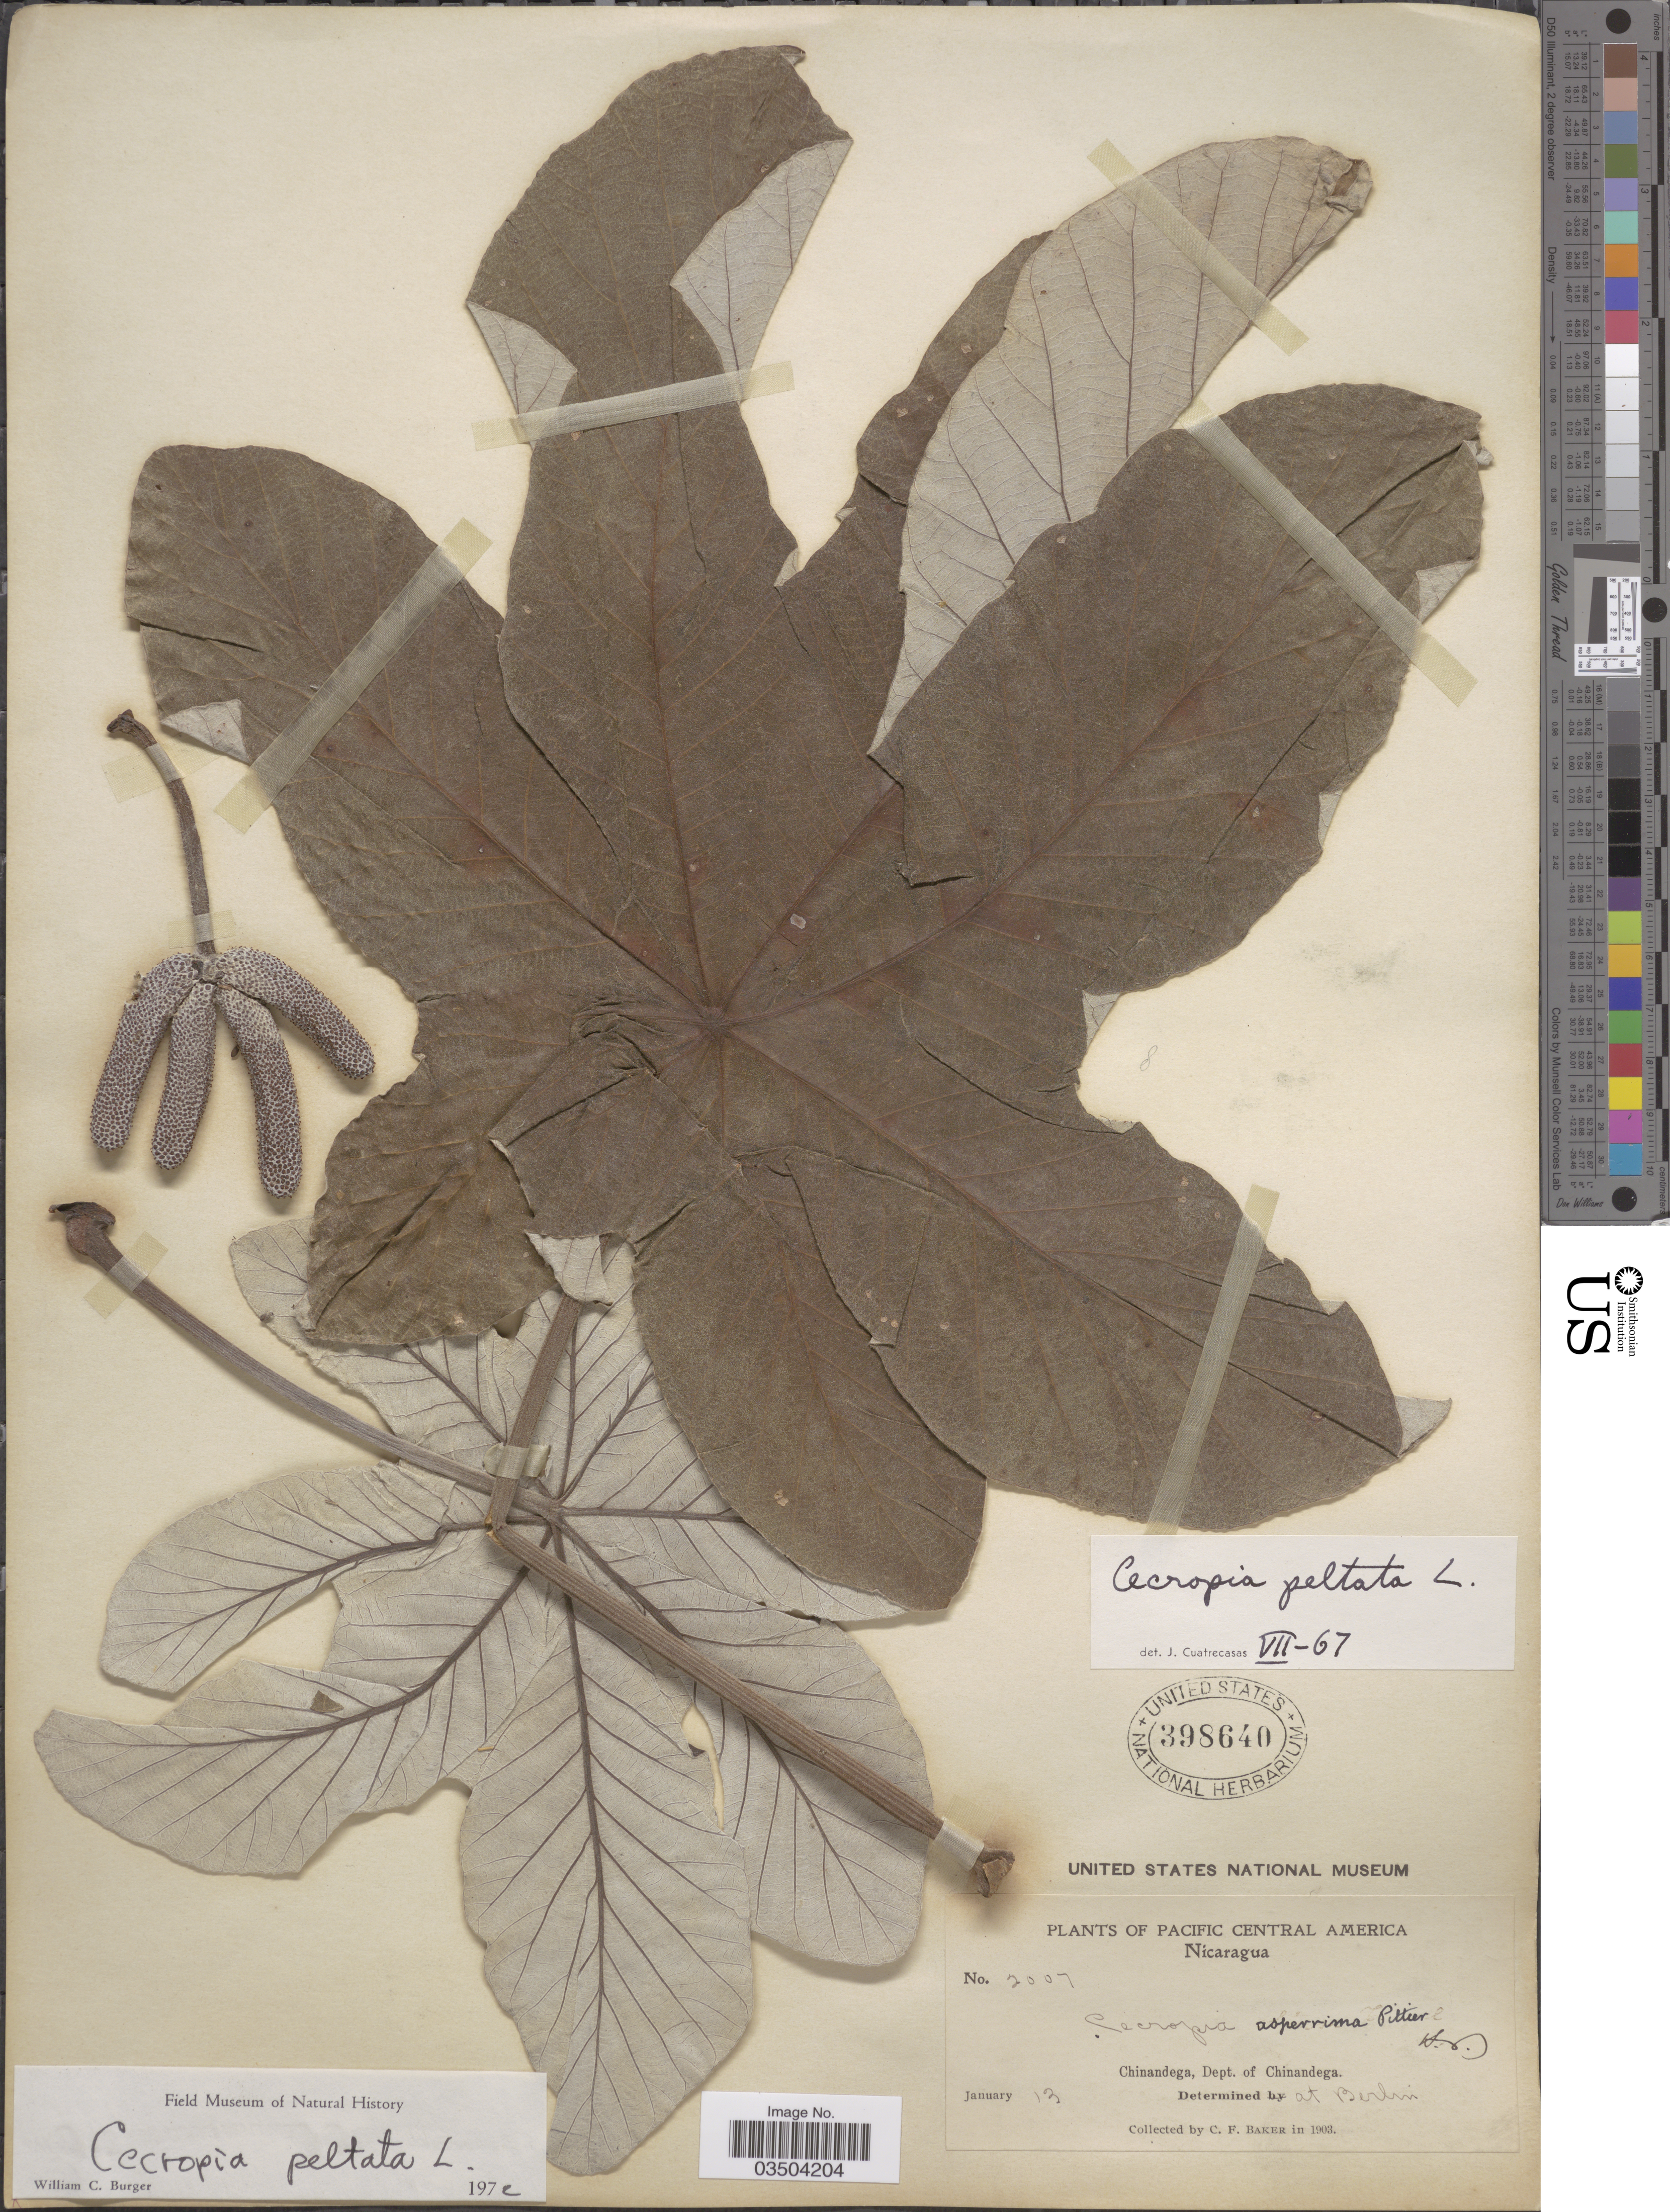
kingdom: Plantae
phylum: Tracheophyta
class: Magnoliopsida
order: Rosales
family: Urticaceae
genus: Cecropia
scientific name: Cecropia peltata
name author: L.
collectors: C. F. Baker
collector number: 2007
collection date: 1903-01-13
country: Nicaragua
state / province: Chinandega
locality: Pacific Central America. Chinandega, Dept. Chinandega.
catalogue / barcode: US 398640